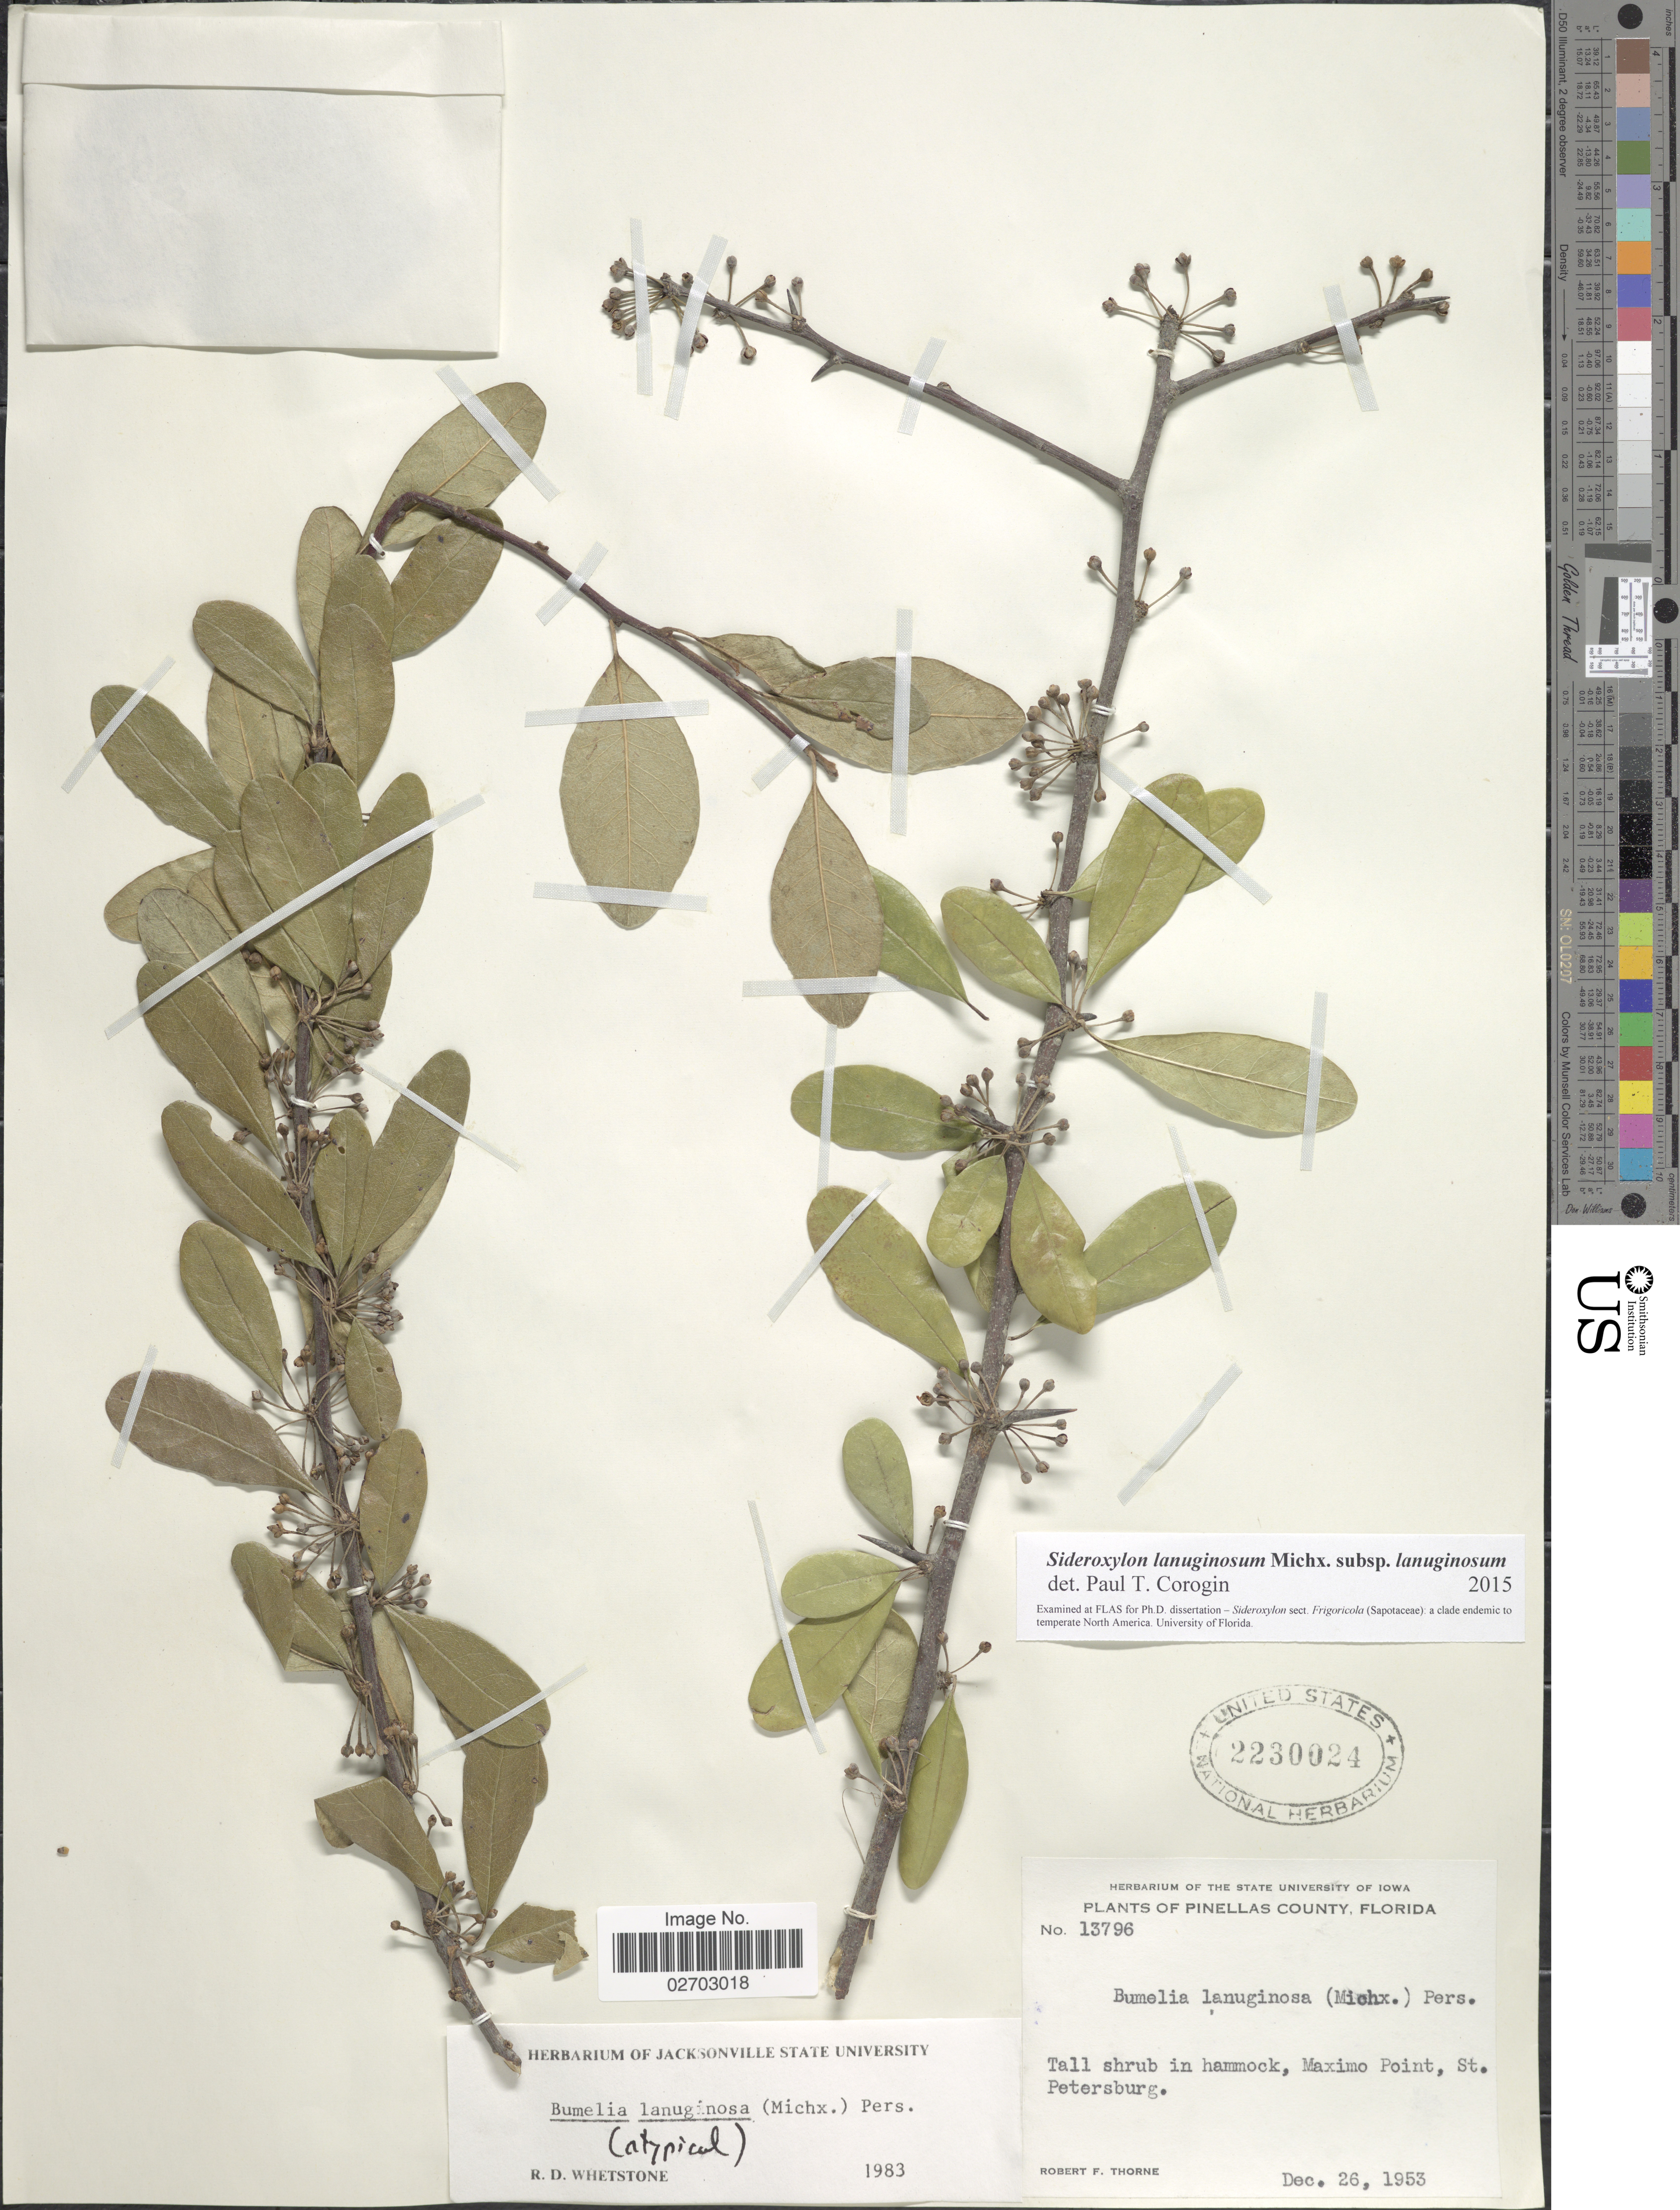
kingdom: Plantae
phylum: Tracheophyta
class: Magnoliopsida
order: Ericales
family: Sapotaceae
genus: Sideroxylon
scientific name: Sideroxylon lanuginosum subsp. lanuginosum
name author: Michx.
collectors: R. F. Thorne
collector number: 13796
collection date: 1953-12-26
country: United States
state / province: Florida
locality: Pinellas County, Maximo Point, St. Petersburg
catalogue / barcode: US 2230024